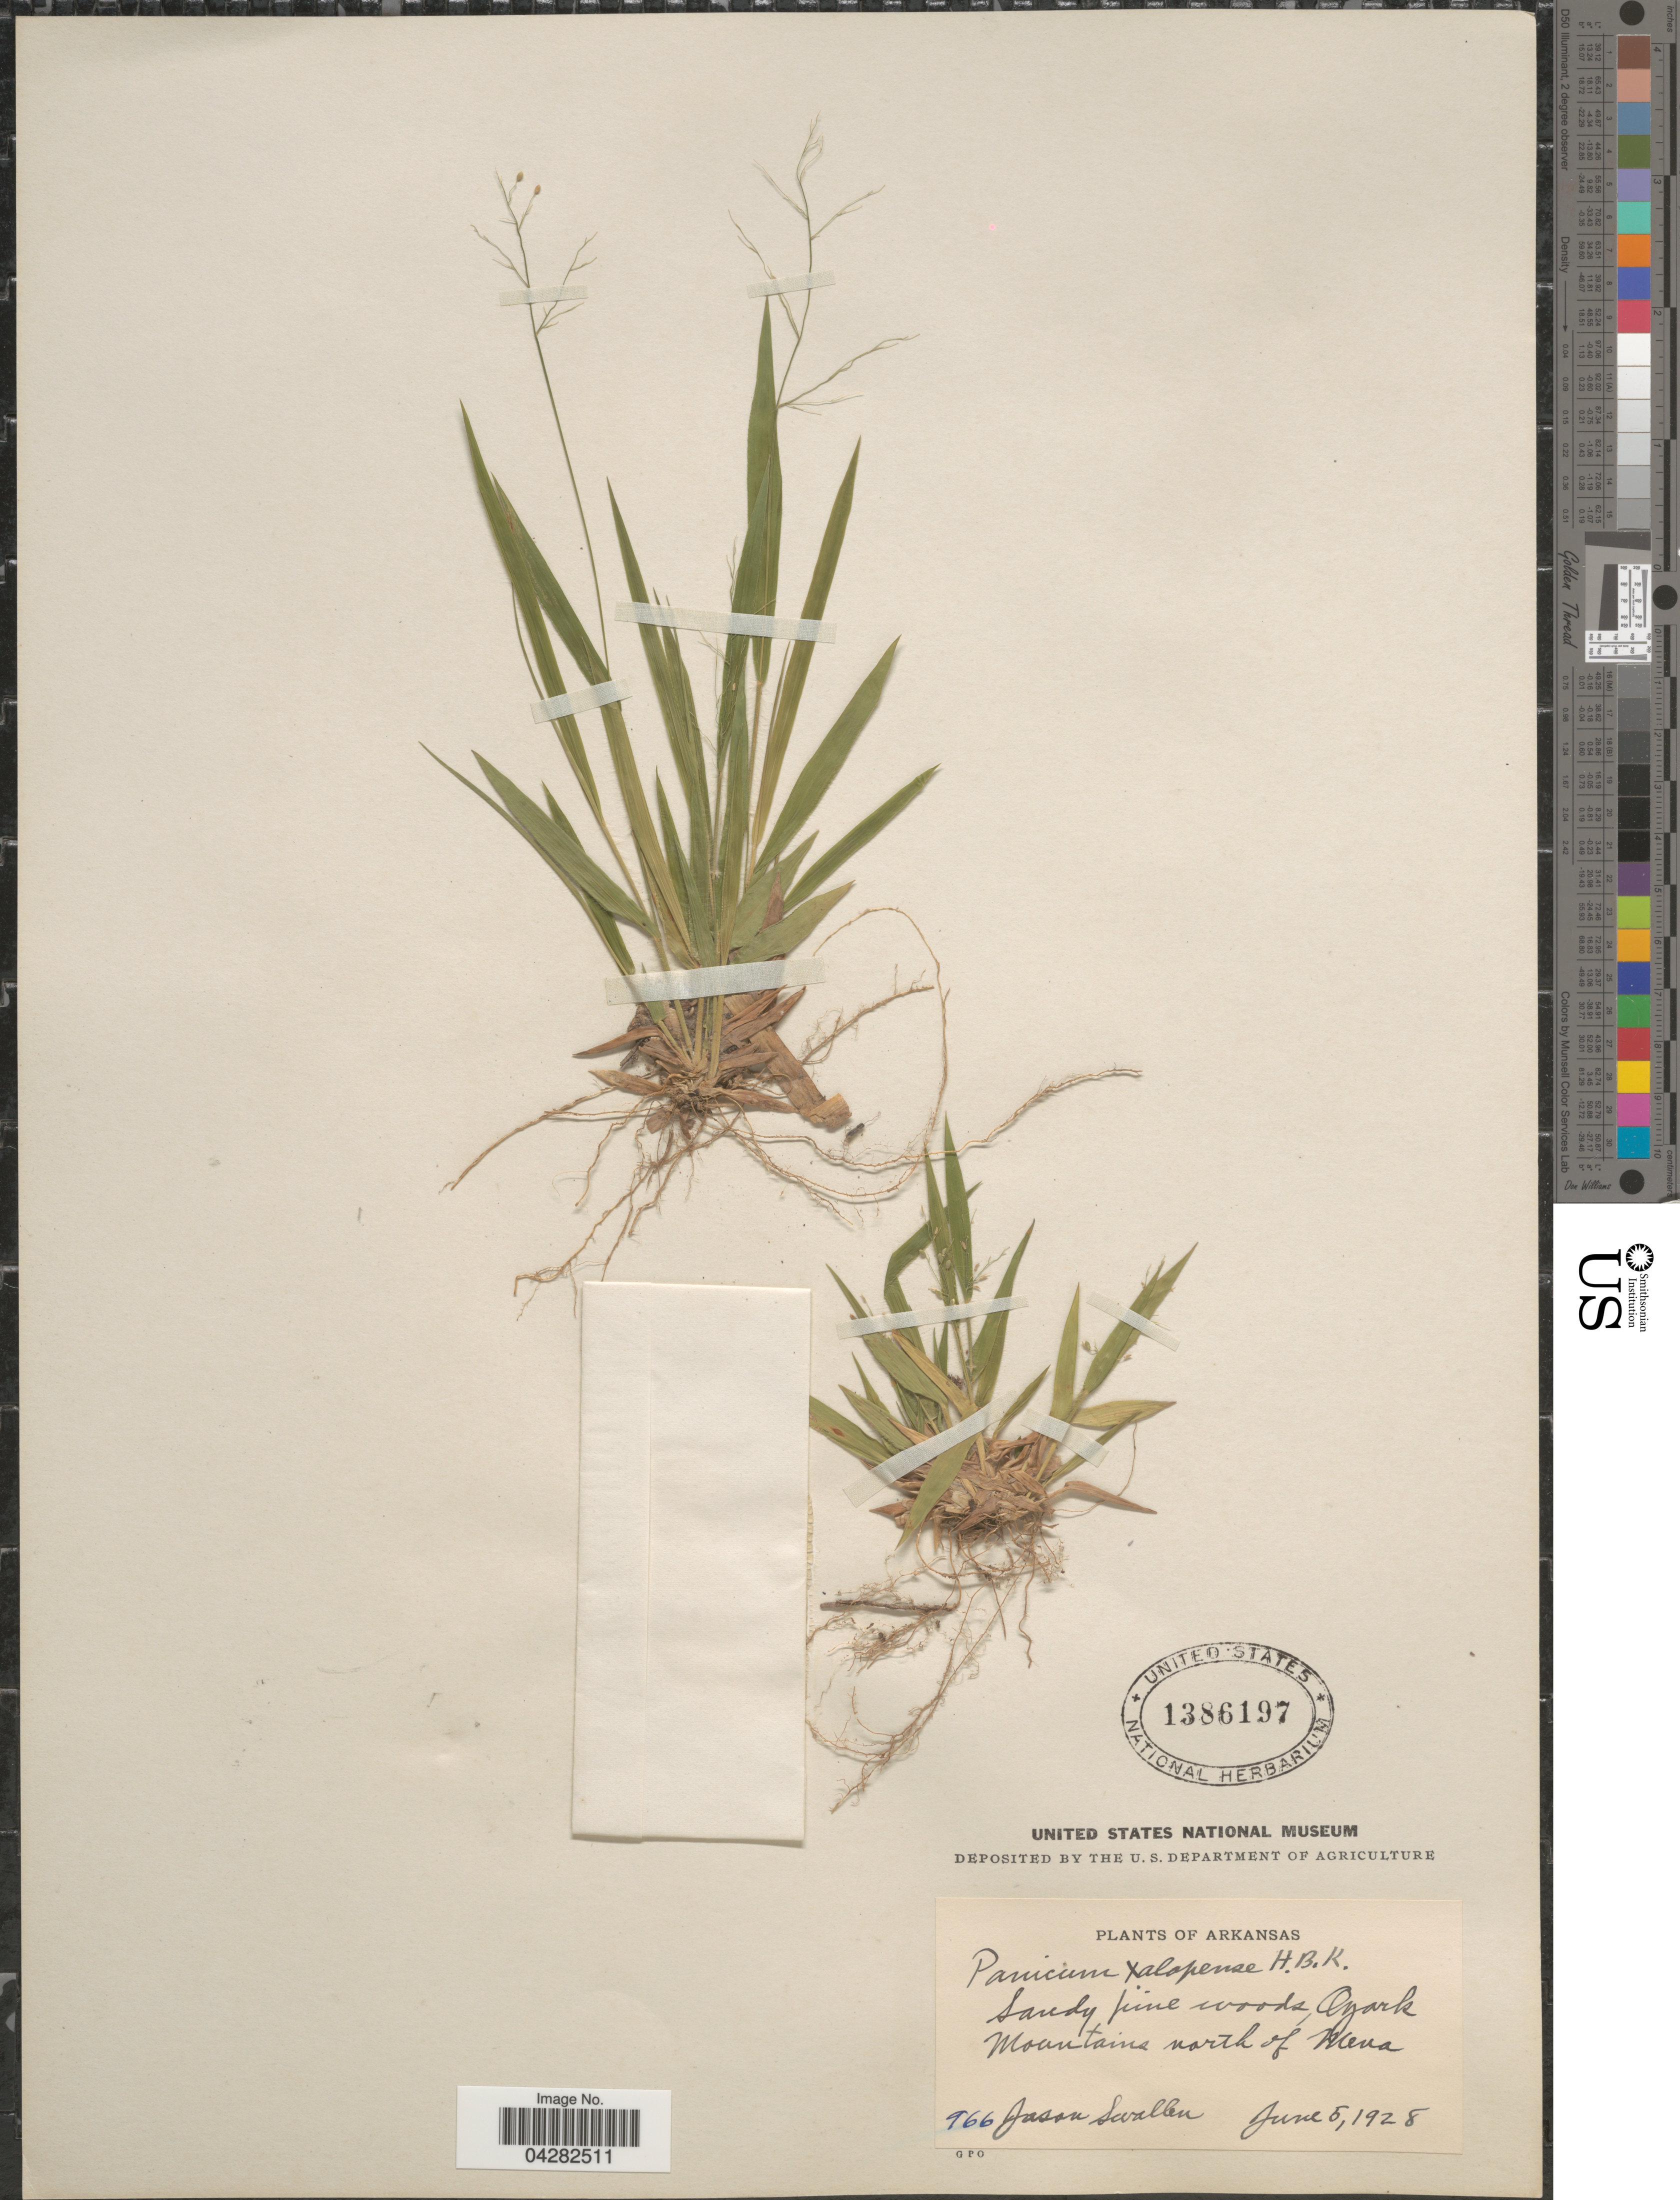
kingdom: Plantae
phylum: Tracheophyta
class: Liliopsida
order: Poales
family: Poaceae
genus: Dichanthelium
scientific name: Dichanthelium laxiflorum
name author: (Lam.) Gould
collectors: J. R. Swallen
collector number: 966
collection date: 1928-06-05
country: United States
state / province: Arkansas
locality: Ozark Mountains north of Mena.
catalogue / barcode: US 1386197